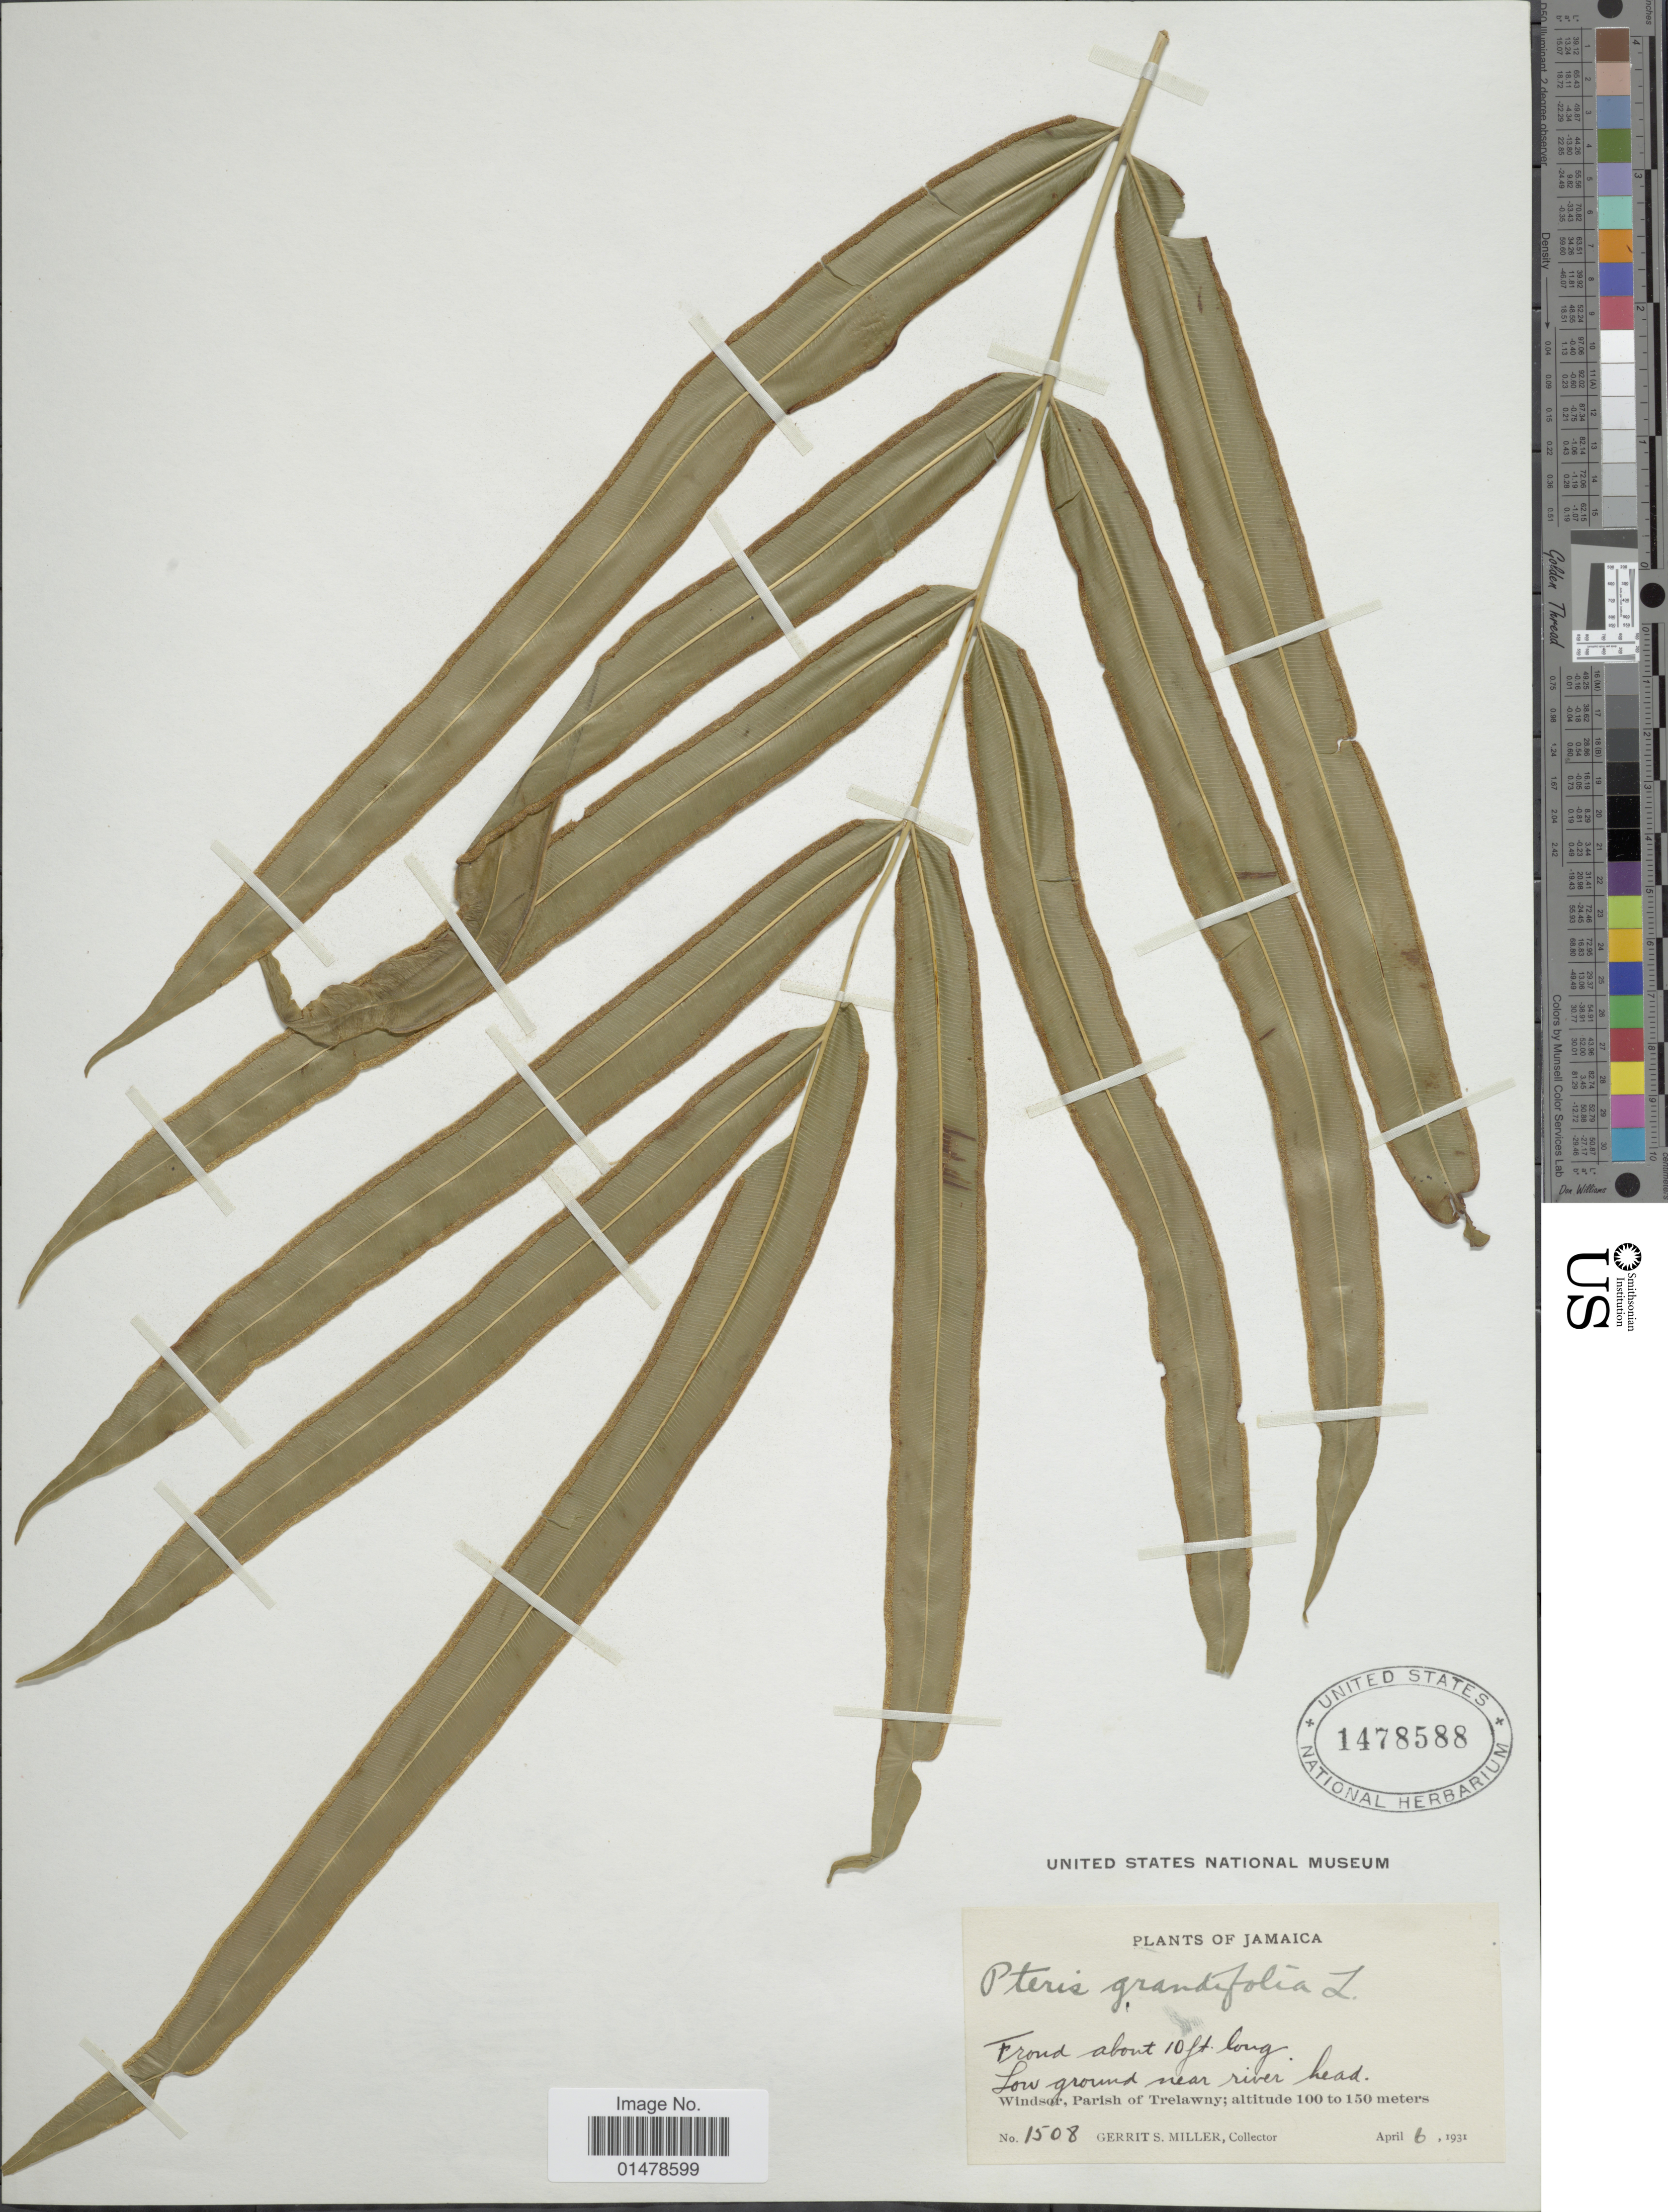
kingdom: Plantae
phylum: Tracheophyta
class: Polypodiopsida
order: Polypodiales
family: Pteridaceae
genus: Pteris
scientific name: Pteris grandifolia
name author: L.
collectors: G. S. Miller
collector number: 1508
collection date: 1931-04-06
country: Jamaica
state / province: Trelawny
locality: Windsor, Parish of Trelawny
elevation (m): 100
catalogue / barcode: US 1478588